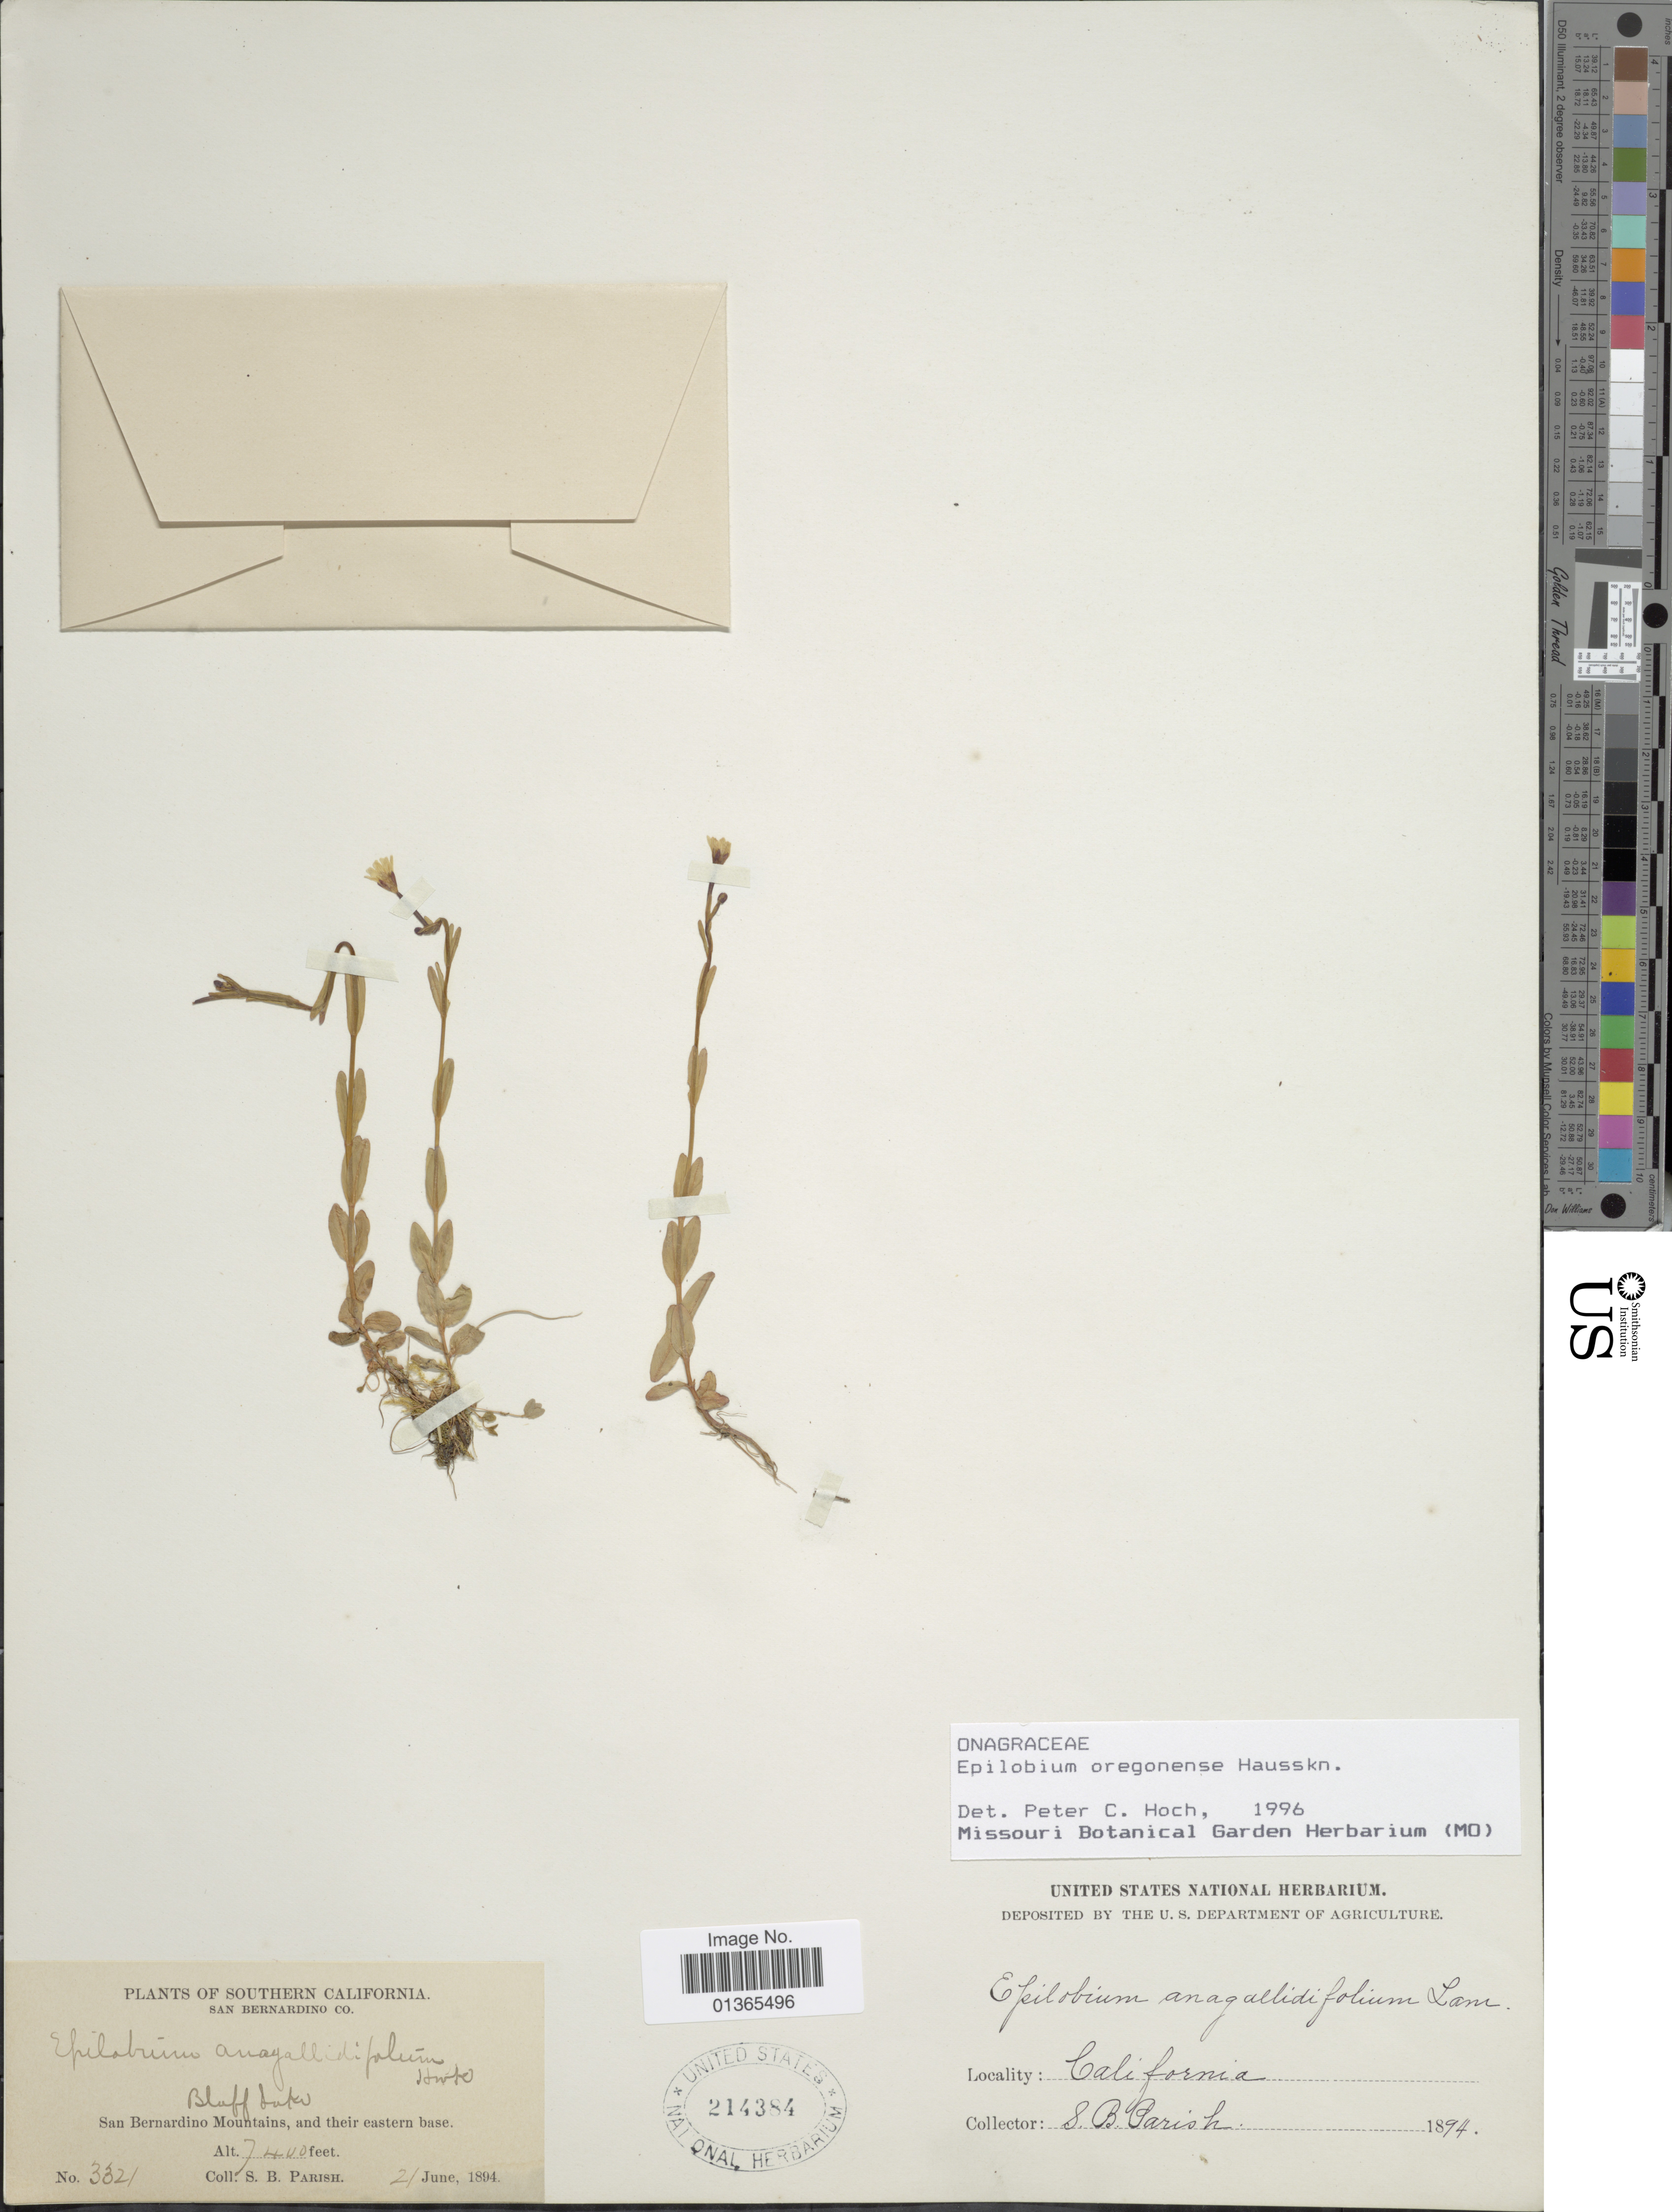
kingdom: Plantae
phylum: Tracheophyta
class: Magnoliopsida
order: Myrtales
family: Onagraceae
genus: Epilobium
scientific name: Epilobium oregonense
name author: Hausskn.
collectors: S. B. Parish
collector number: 3321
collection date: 1894-06-21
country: United States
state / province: California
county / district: San Bernardino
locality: Southern California. San Bernardino Co.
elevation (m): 2256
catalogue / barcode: US 214384